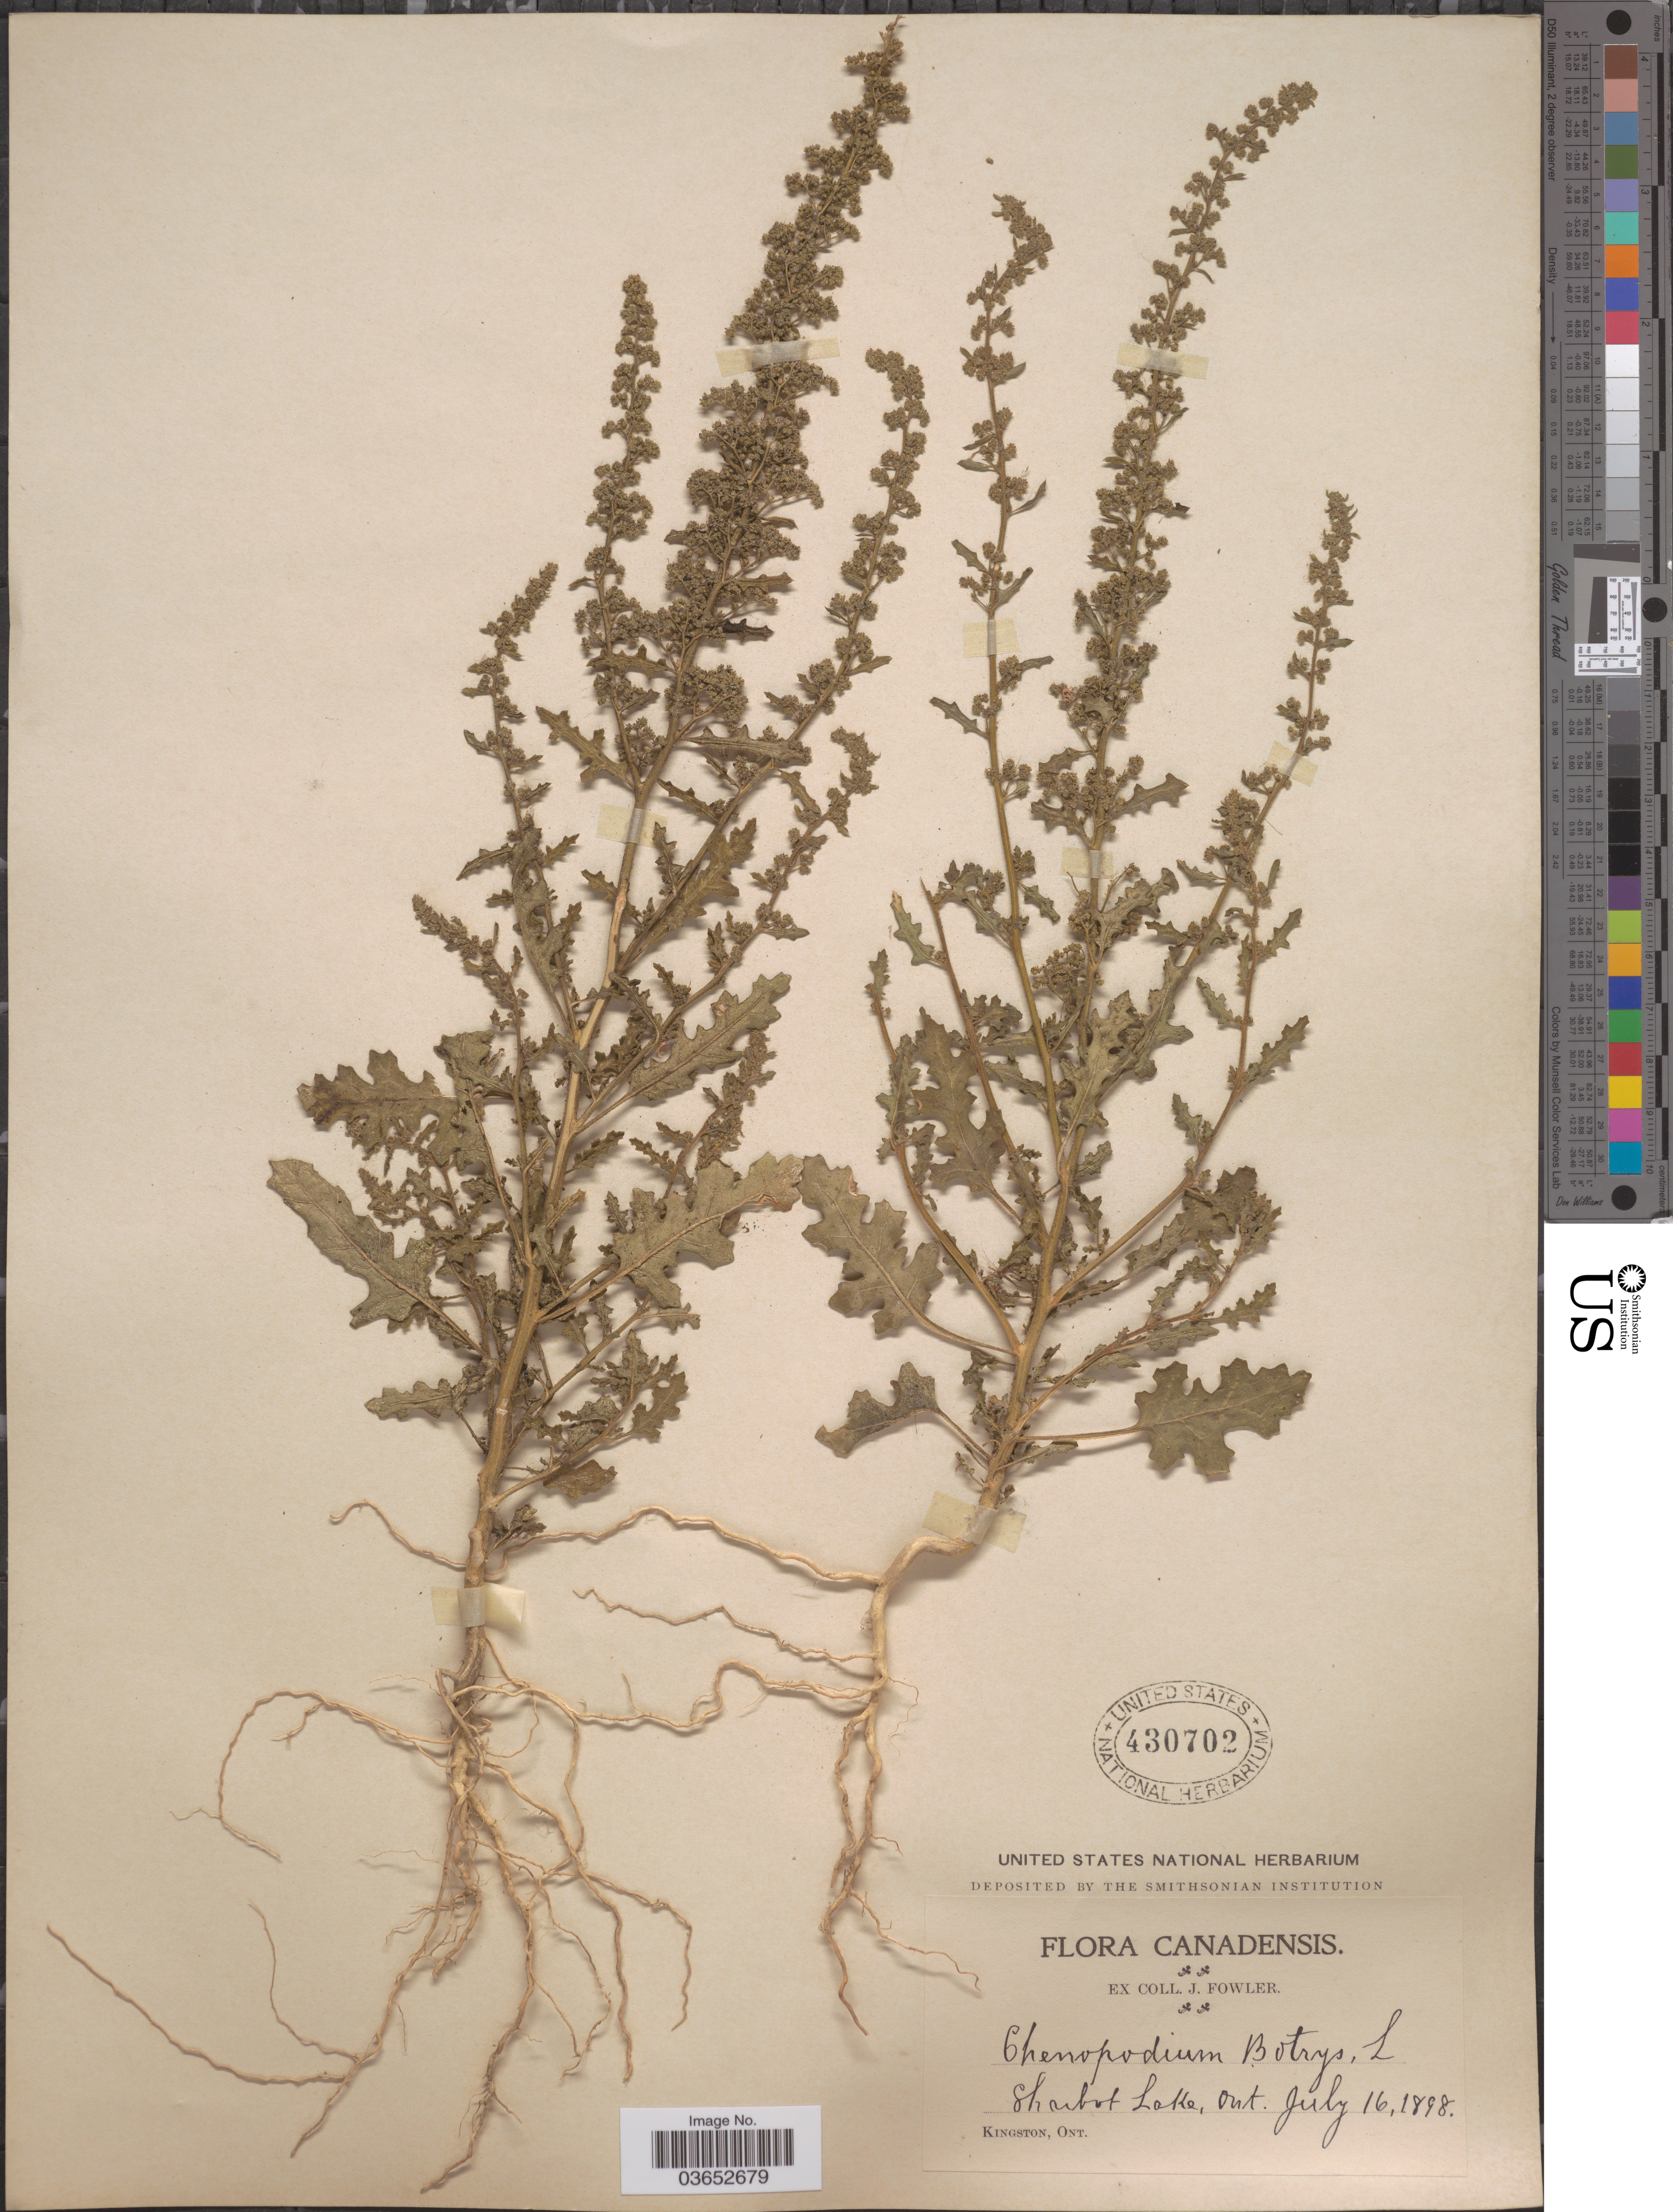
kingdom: Plantae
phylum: Tracheophyta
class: Magnoliopsida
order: Caryophyllales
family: Amaranthaceae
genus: Chenopodium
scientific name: Chenopodium botrys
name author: L.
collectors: J. Fowler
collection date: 1898-07-16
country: Canada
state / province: Ontario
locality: Sharbot Lake.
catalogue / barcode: US 430702